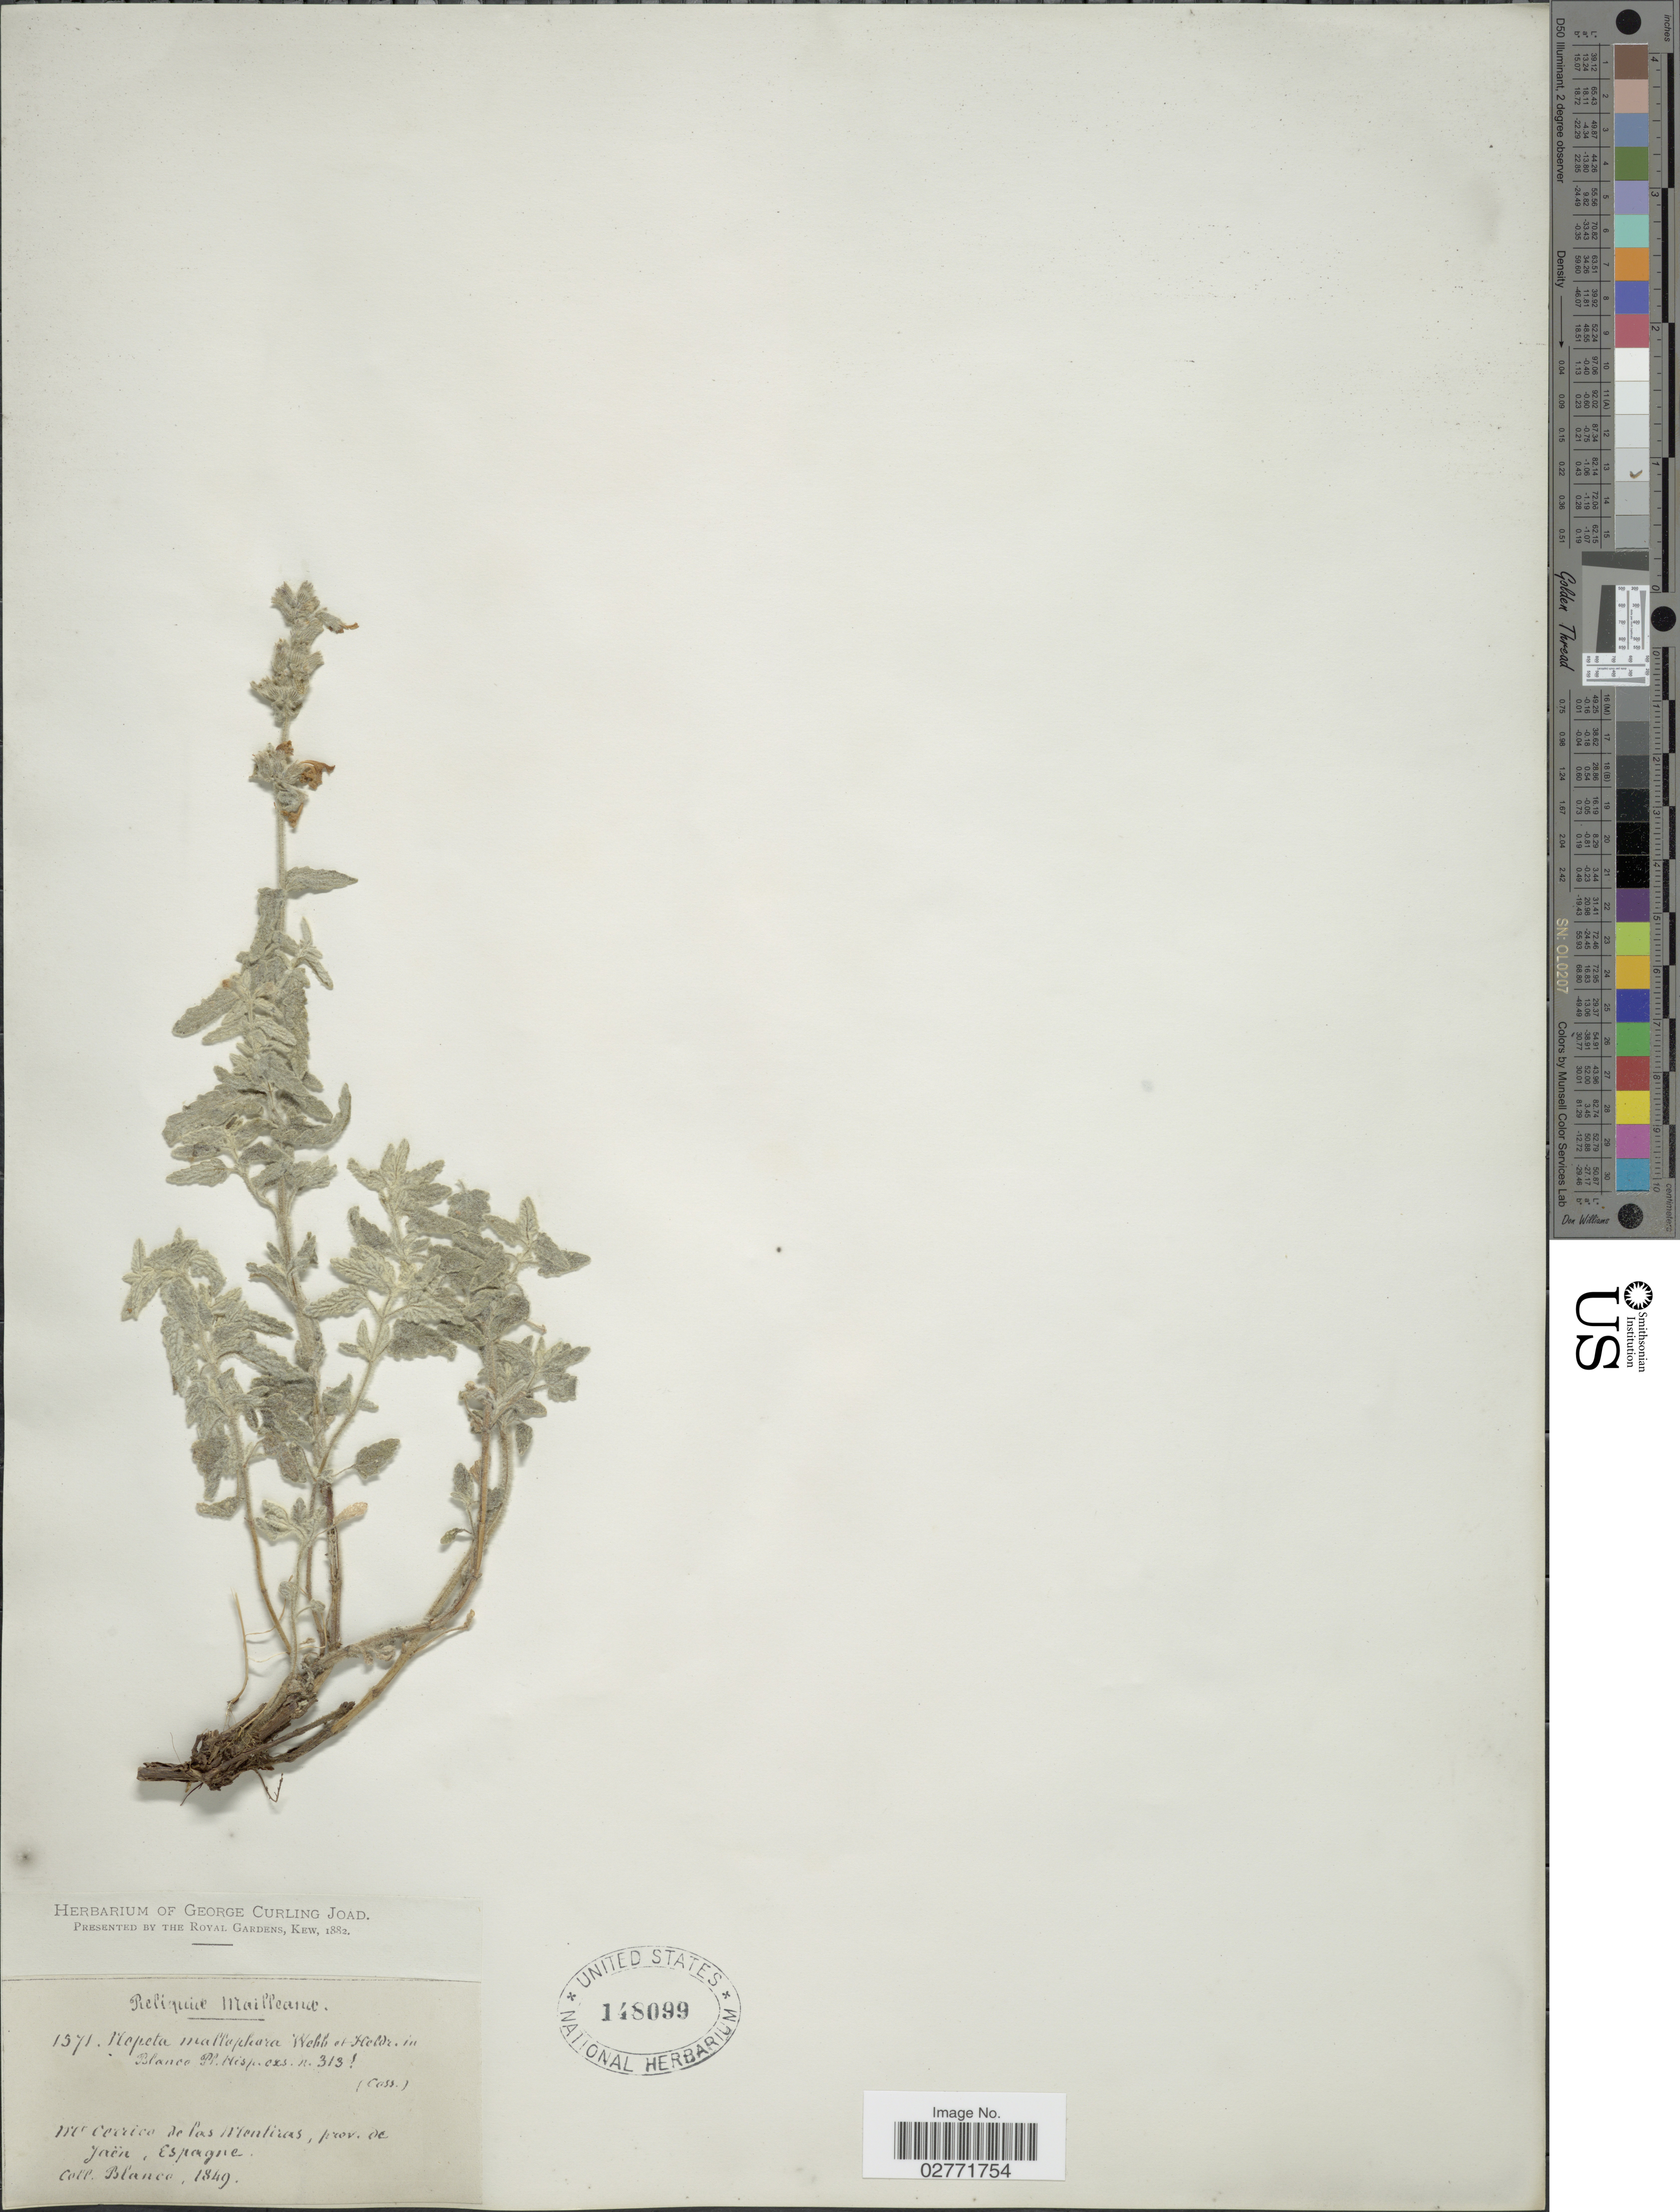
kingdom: Plantae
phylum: Tracheophyta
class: Magnoliopsida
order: Lamiales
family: Lamiaceae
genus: Nepeta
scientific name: Nepeta mallophora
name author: D.A. Webb & Heldr.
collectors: Blanco, --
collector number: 1571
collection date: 1849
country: Spain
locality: Mt. Cerrico de las Mentiras, prov. de Jaën, Espagne.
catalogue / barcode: US 148099